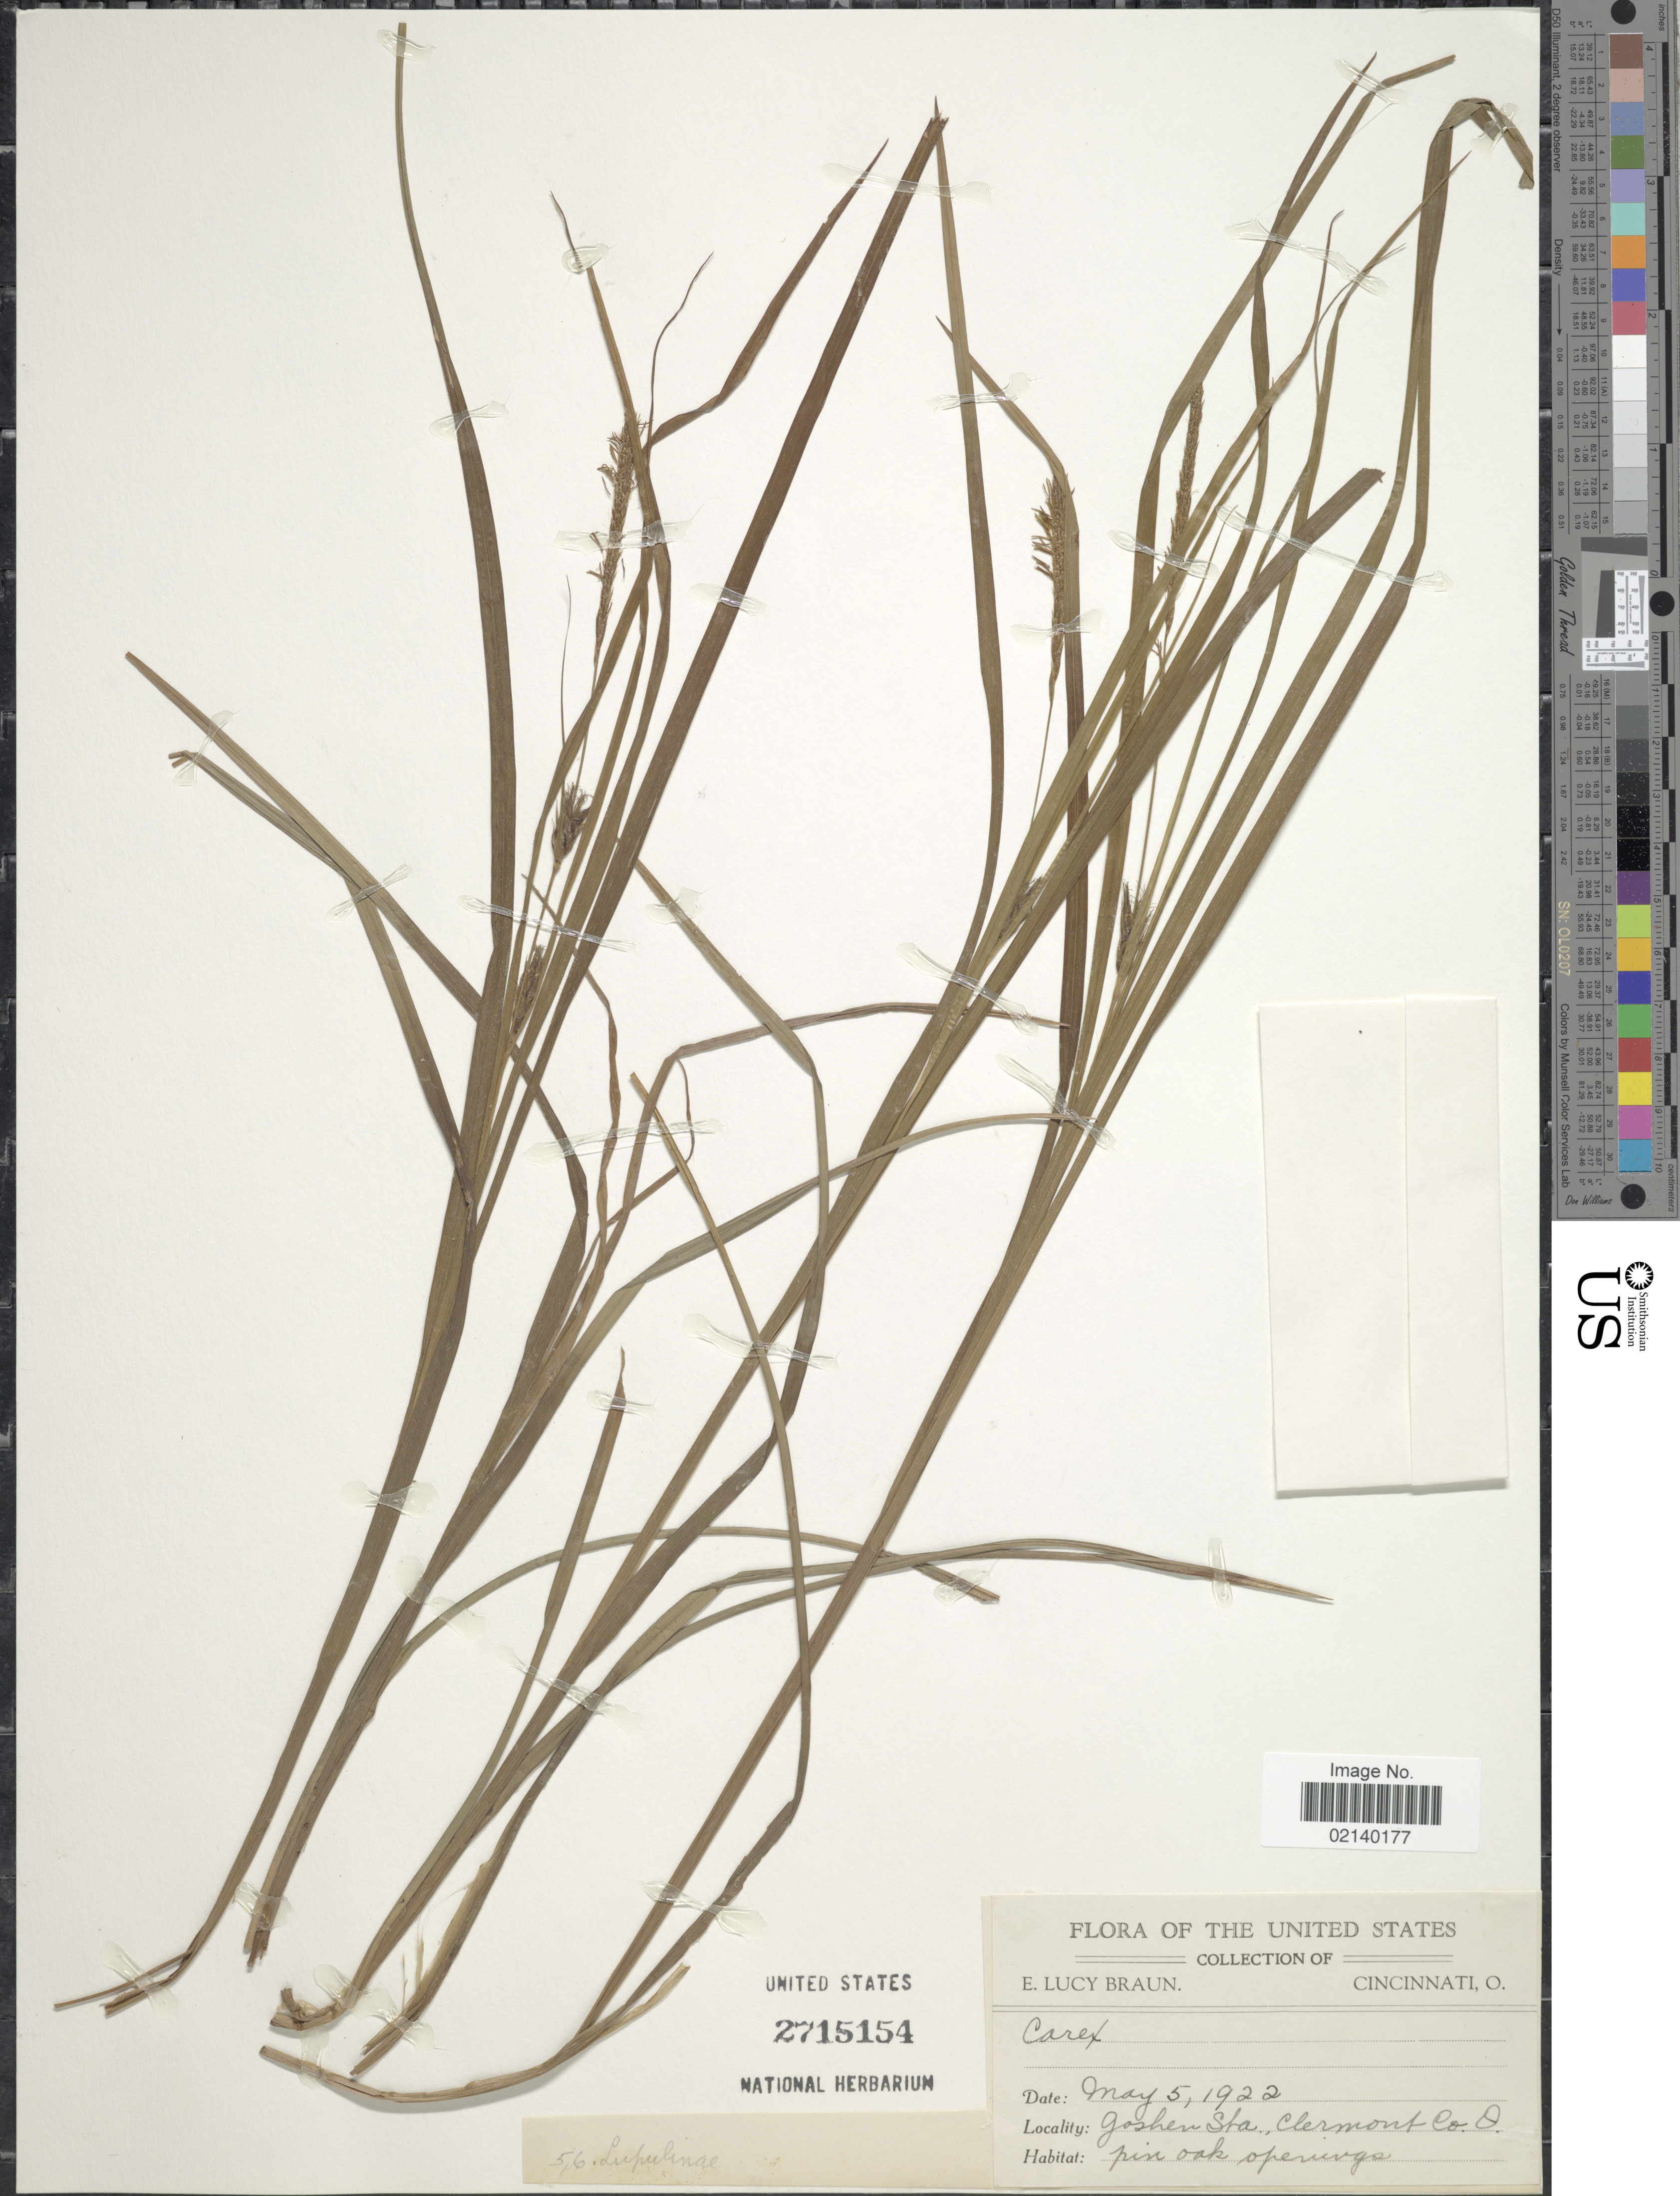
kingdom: Plantae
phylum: Tracheophyta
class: Liliopsida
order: Poales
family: Cyperaceae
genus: Carex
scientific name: Carex sp.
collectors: E. L. Braun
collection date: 1922-05-05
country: United States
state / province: Ohio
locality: Goshen Sta., Clermont Co.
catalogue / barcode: US 2715154